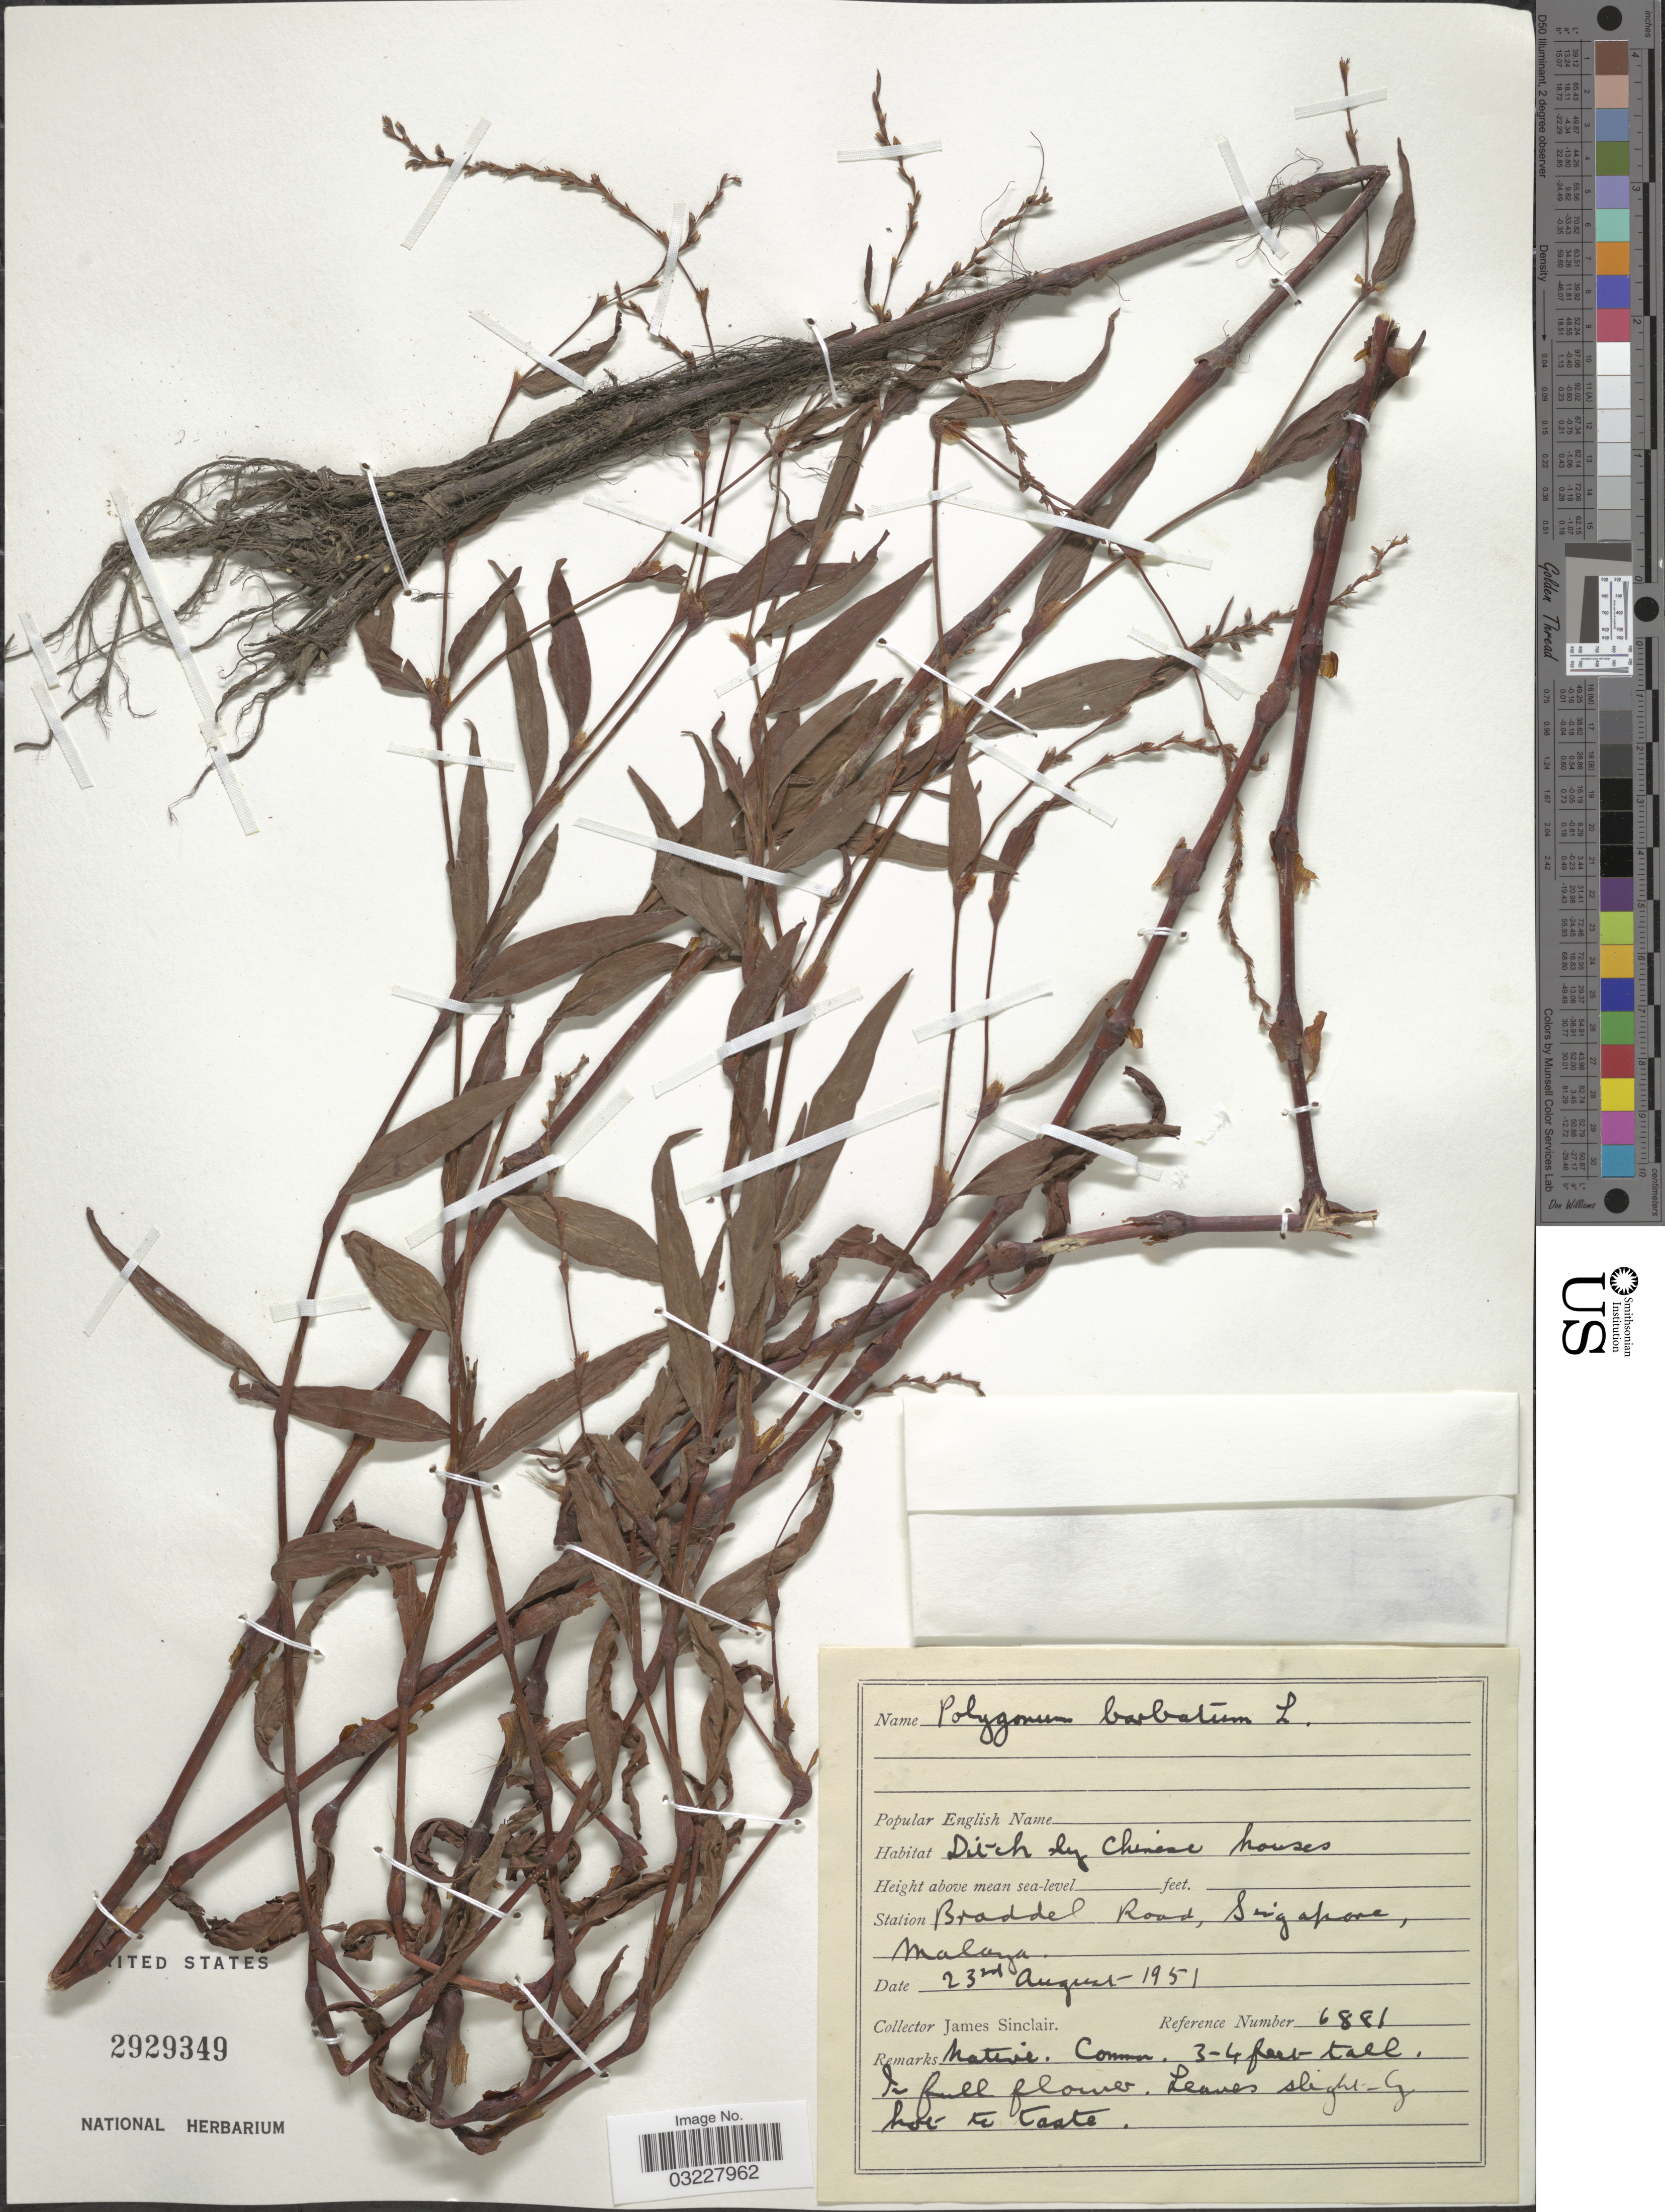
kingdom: Plantae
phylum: Tracheophyta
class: Magnoliopsida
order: Caryophyllales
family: Polygonaceae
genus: Polygonum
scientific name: Polygonum barbatum var. barbatum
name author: L.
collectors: J. Sinclair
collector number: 6886*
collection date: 1951-08-23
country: Singapore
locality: Station Braddel Road, Malaya.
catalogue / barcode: US 2929349